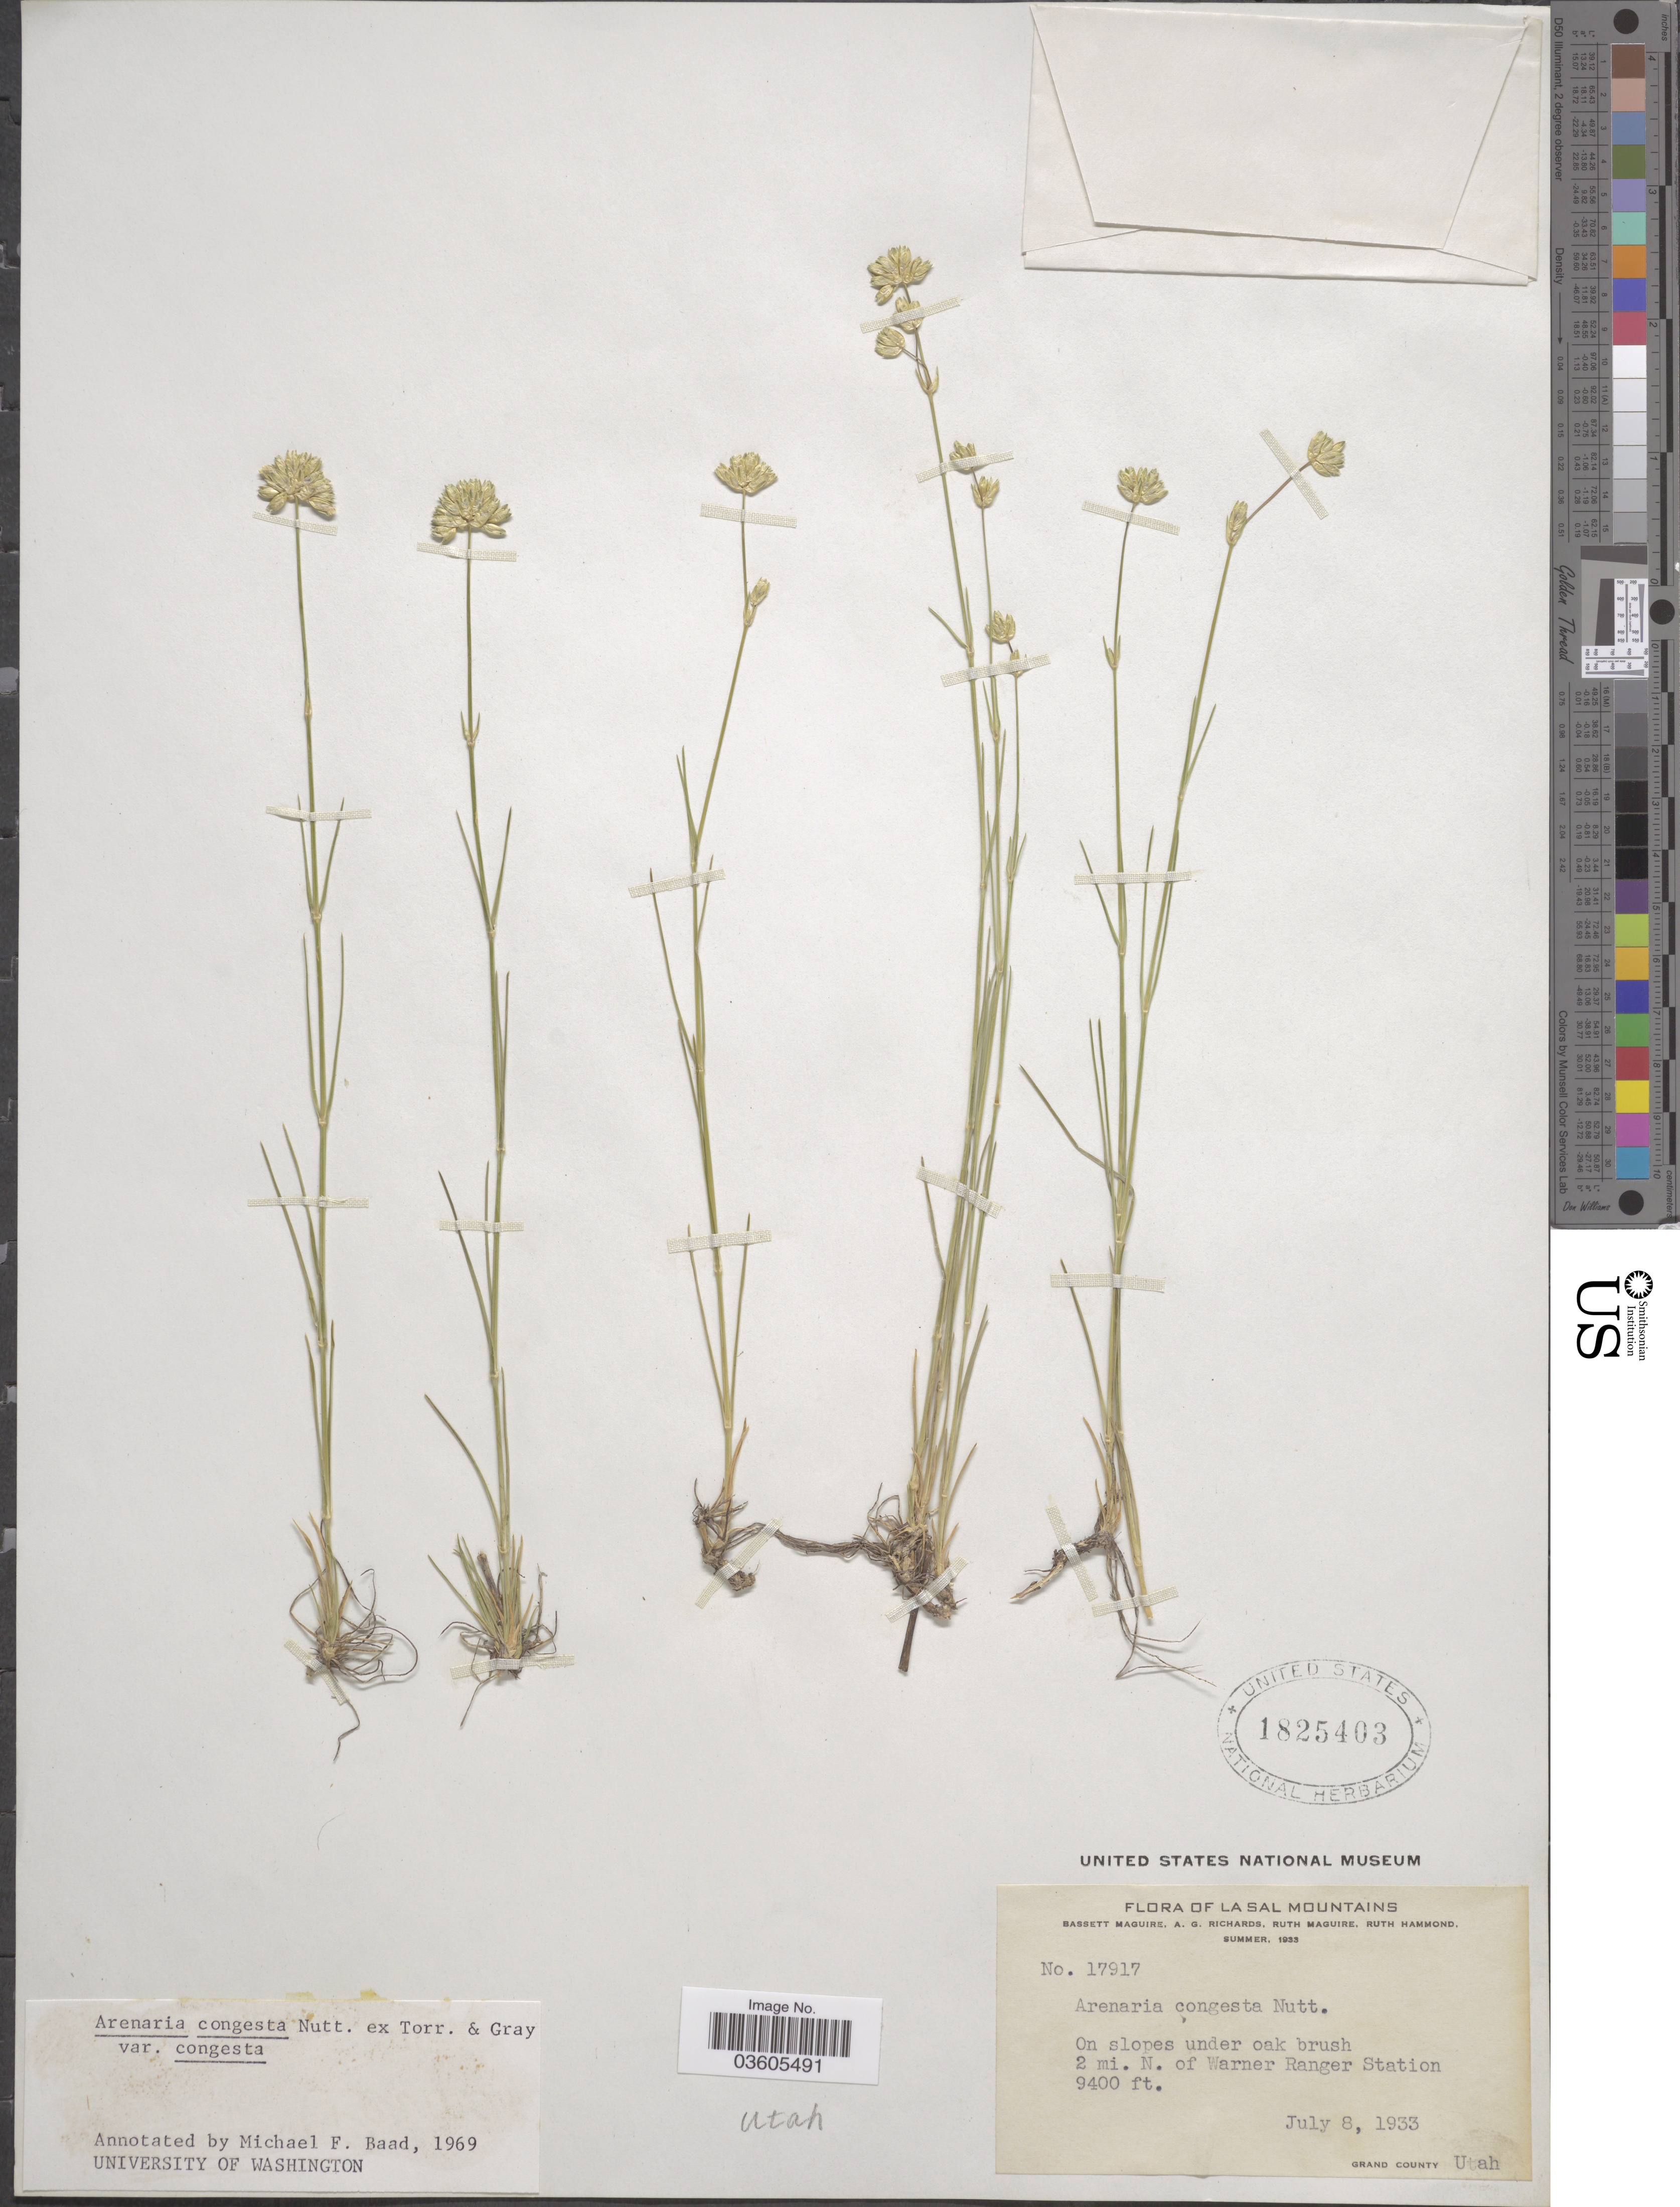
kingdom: Plantae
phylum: Tracheophyta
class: Magnoliopsida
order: Caryophyllales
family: Caryophyllaceae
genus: Eremogone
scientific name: Eremogone congesta var. congesta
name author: (Nutt.) Ikonn.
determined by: Strong, Mark T., (BOT), Smithsonian Institution - National Museum of Natural History (UNITED STATES)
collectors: B. Maguire, A. Richards, R. R. Maguire & R. Hammond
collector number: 17917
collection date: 1933-07-08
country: United States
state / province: Utah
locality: La Sal Mountains. 2 mi. N. of Warner Ranger Station. Grand County.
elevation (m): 2865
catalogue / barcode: US 1825403